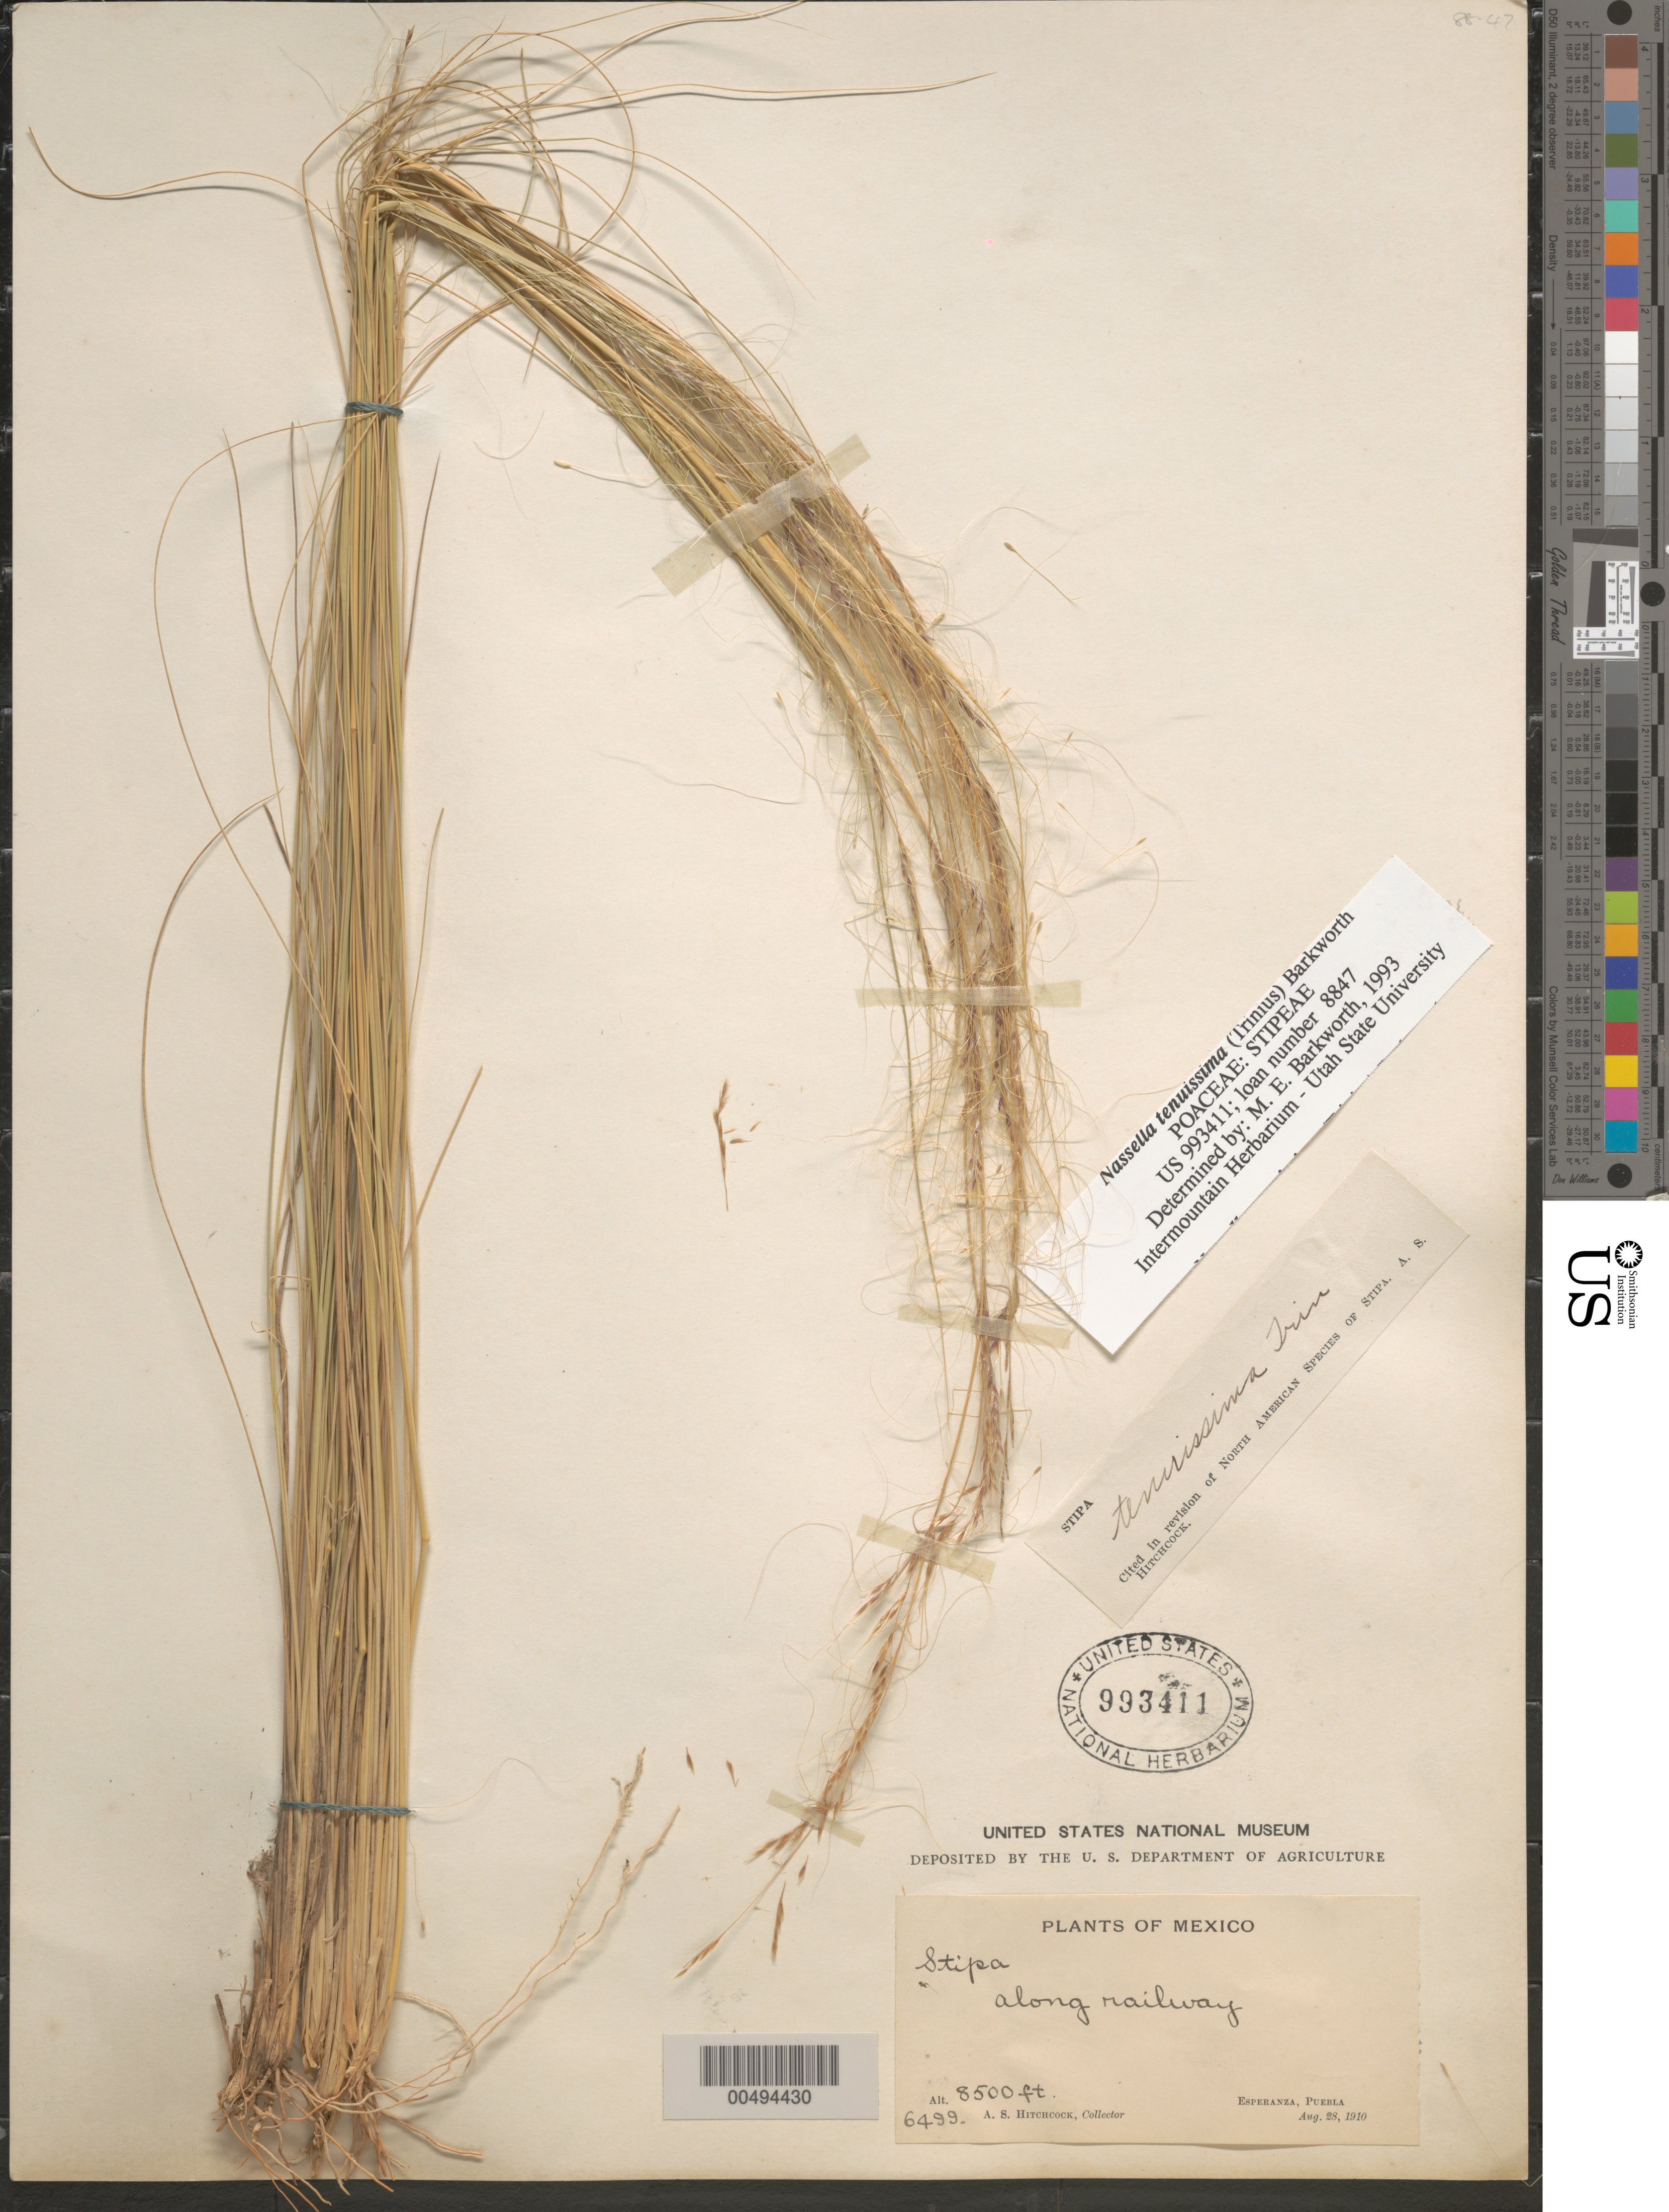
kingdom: Plantae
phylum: Tracheophyta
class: Liliopsida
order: Poales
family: Poaceae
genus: Nassella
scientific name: Nassella tenuissima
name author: (Trin.) Barkworth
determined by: Barkworth, M. E.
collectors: A. S. Hitchcock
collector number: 6499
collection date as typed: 28 Aug 1910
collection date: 1910-08-28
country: Mexico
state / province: Puebla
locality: Esperanza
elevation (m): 2591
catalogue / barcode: US 993411